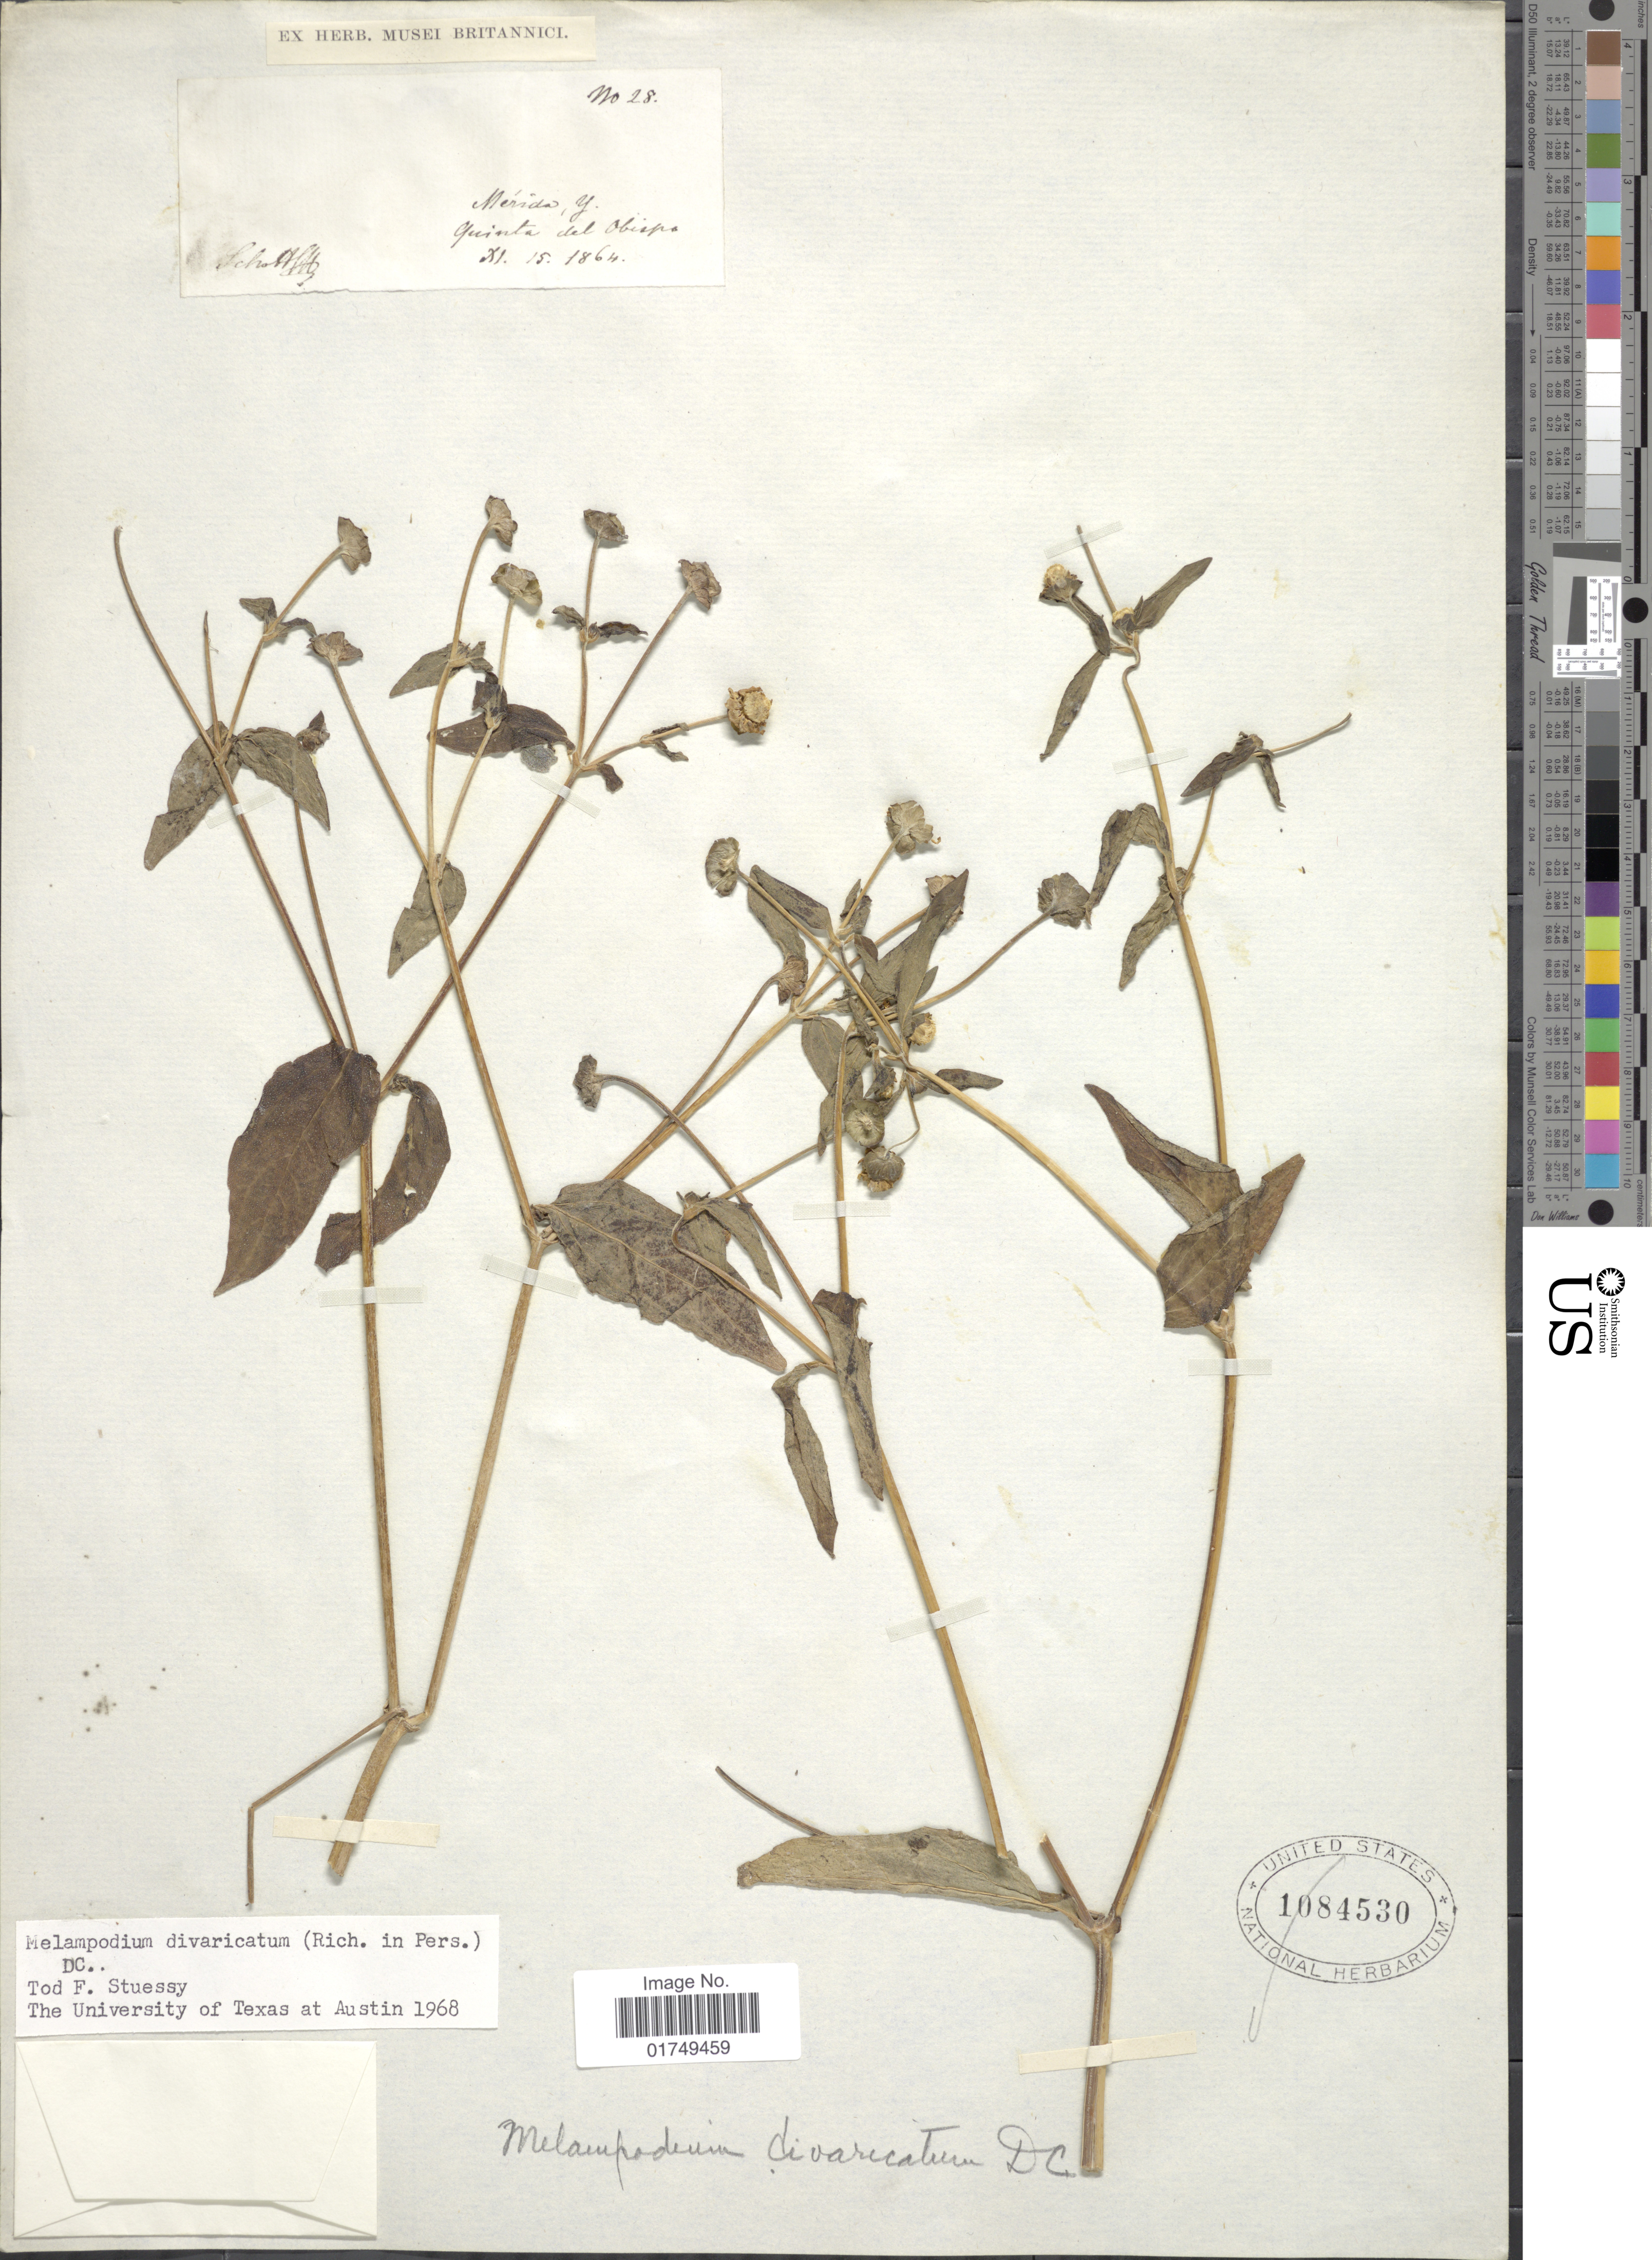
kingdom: Plantae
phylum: Tracheophyta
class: Magnoliopsida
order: Asterales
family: Asteraceae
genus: Melampodium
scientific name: Melampodium divaricatum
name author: (Rich.) DC.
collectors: Schott, --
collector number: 28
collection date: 1864-11-15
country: Venezuela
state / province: Mérida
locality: Merida, Y. Quinta del Obispo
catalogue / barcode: US 1084530